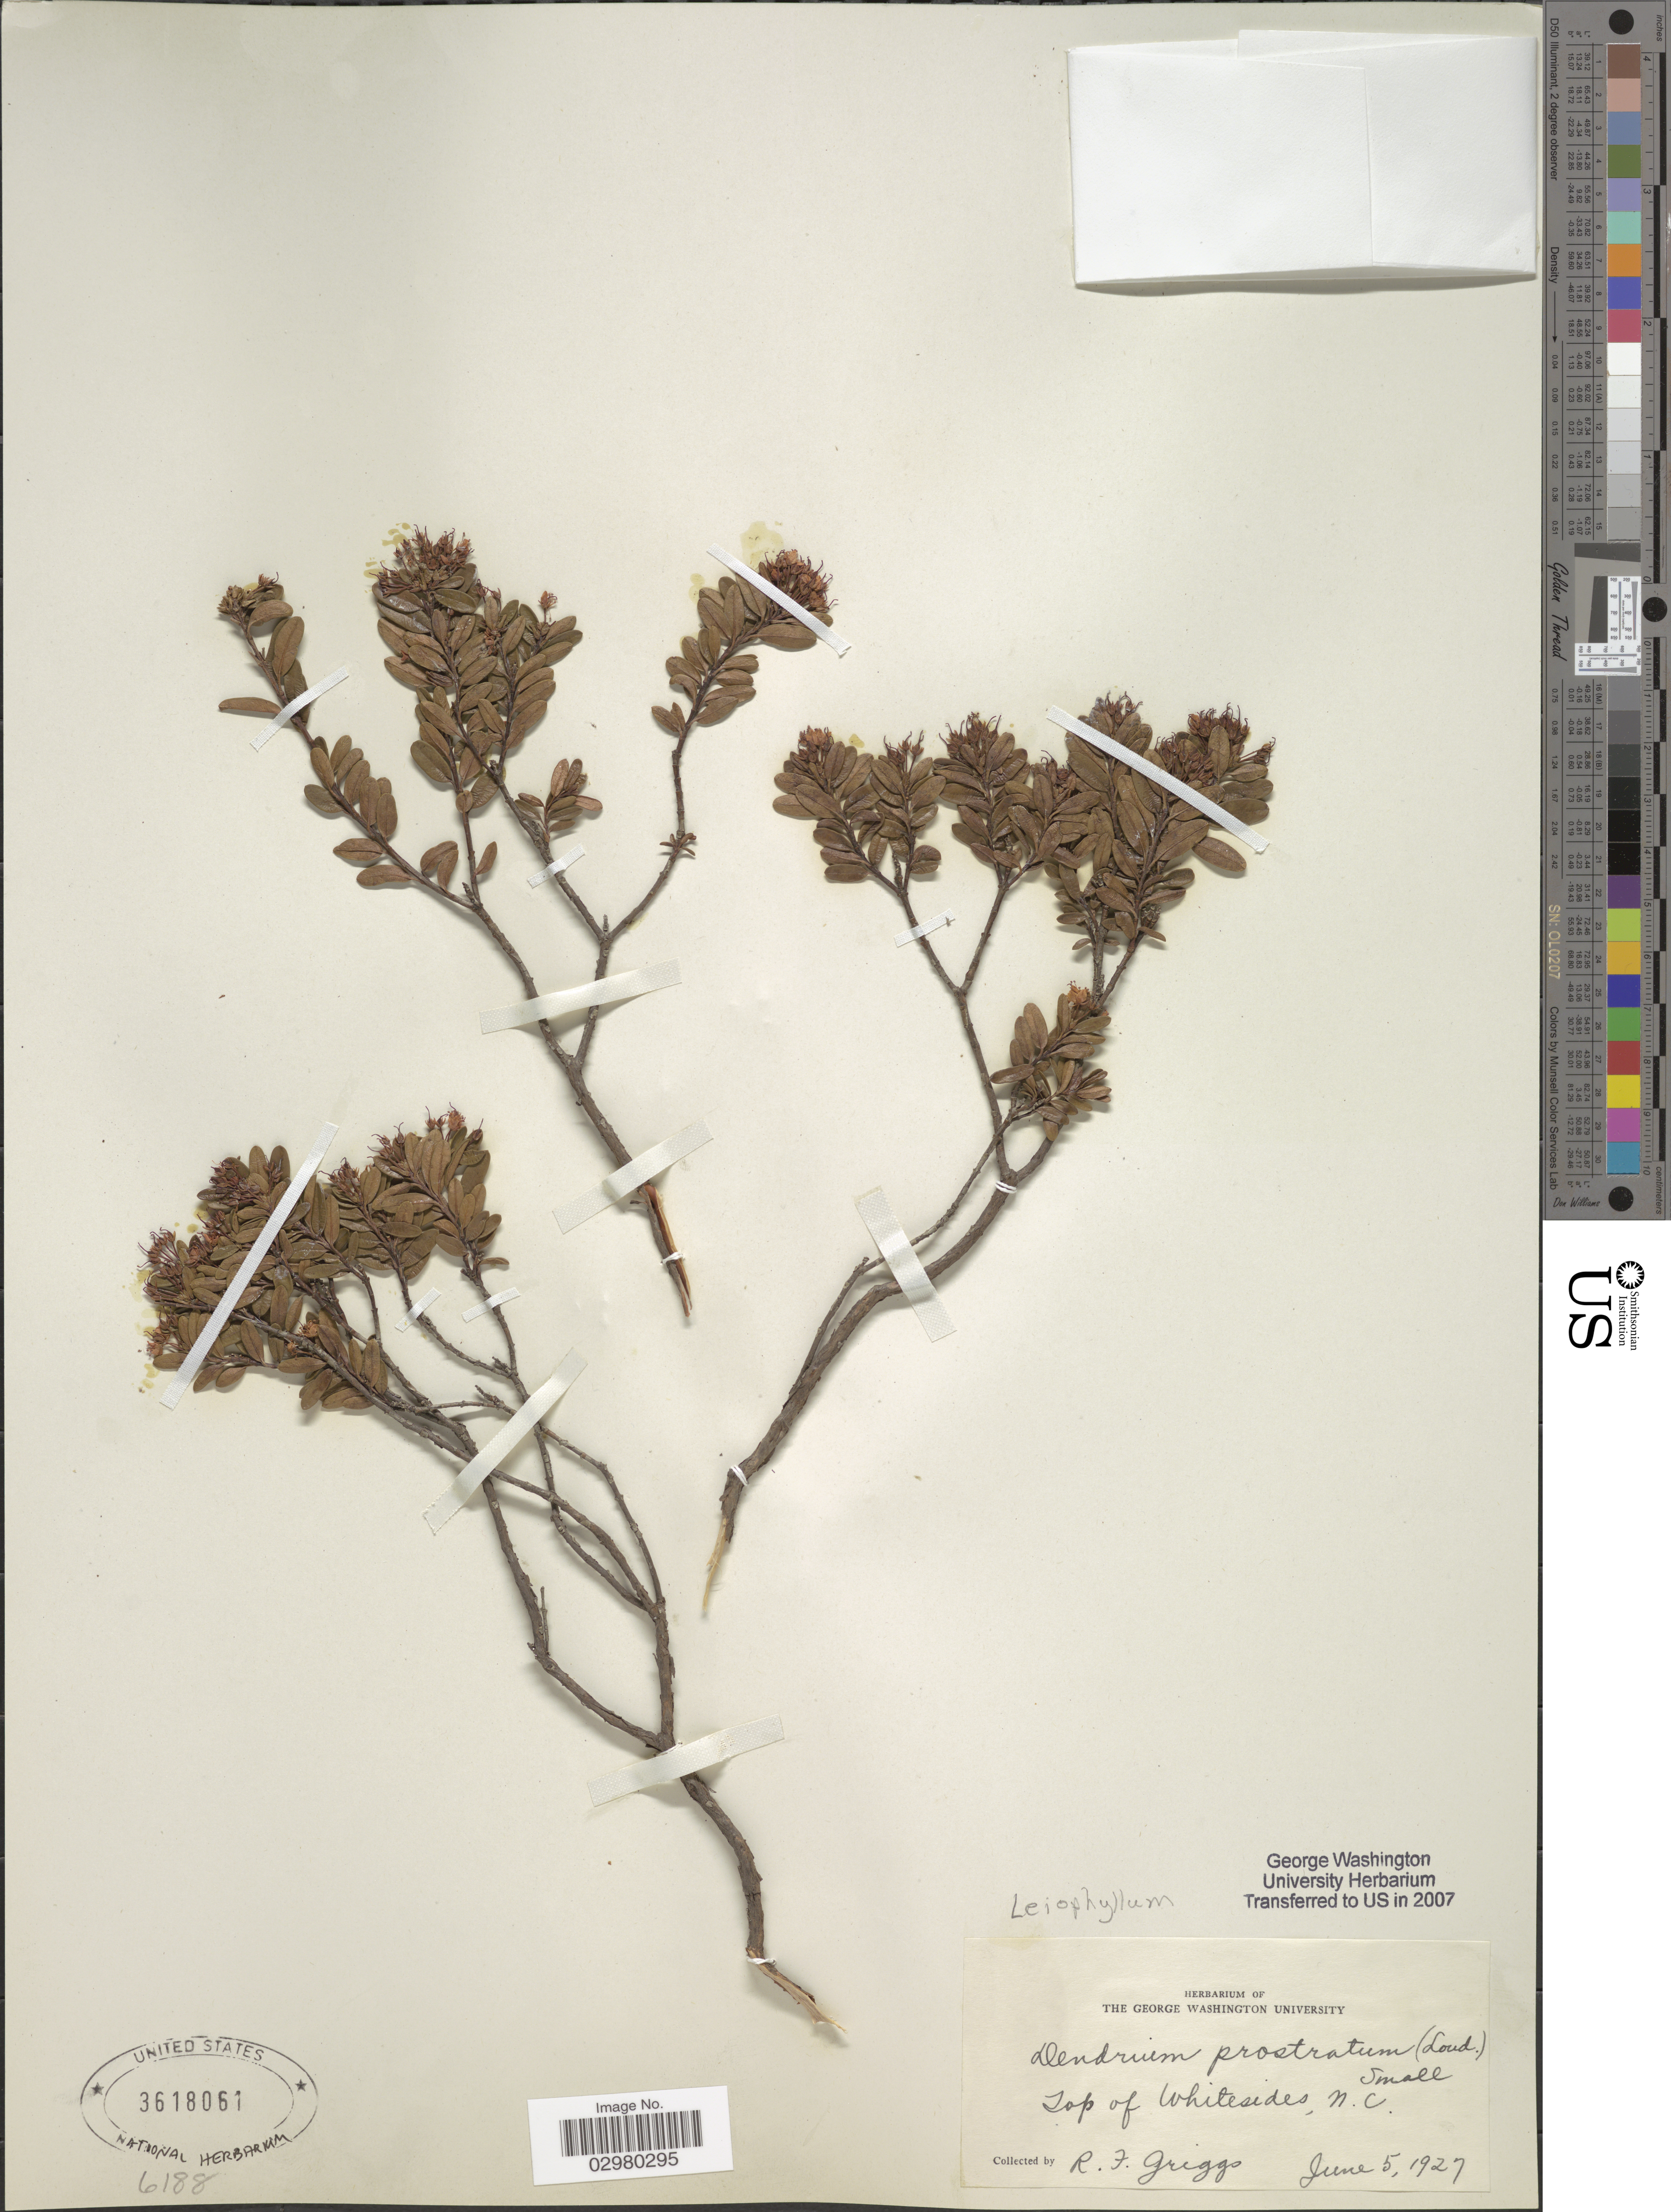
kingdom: Plantae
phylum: Tracheophyta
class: Magnoliopsida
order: Ericales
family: Ericaceae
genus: Leiophyllum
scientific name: Leiophyllum buxifolium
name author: (Bergius) Elliott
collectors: R. F. Griggs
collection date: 1927-06-05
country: United States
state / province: North Carolina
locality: Top of Whitesides.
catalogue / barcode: US 3618061